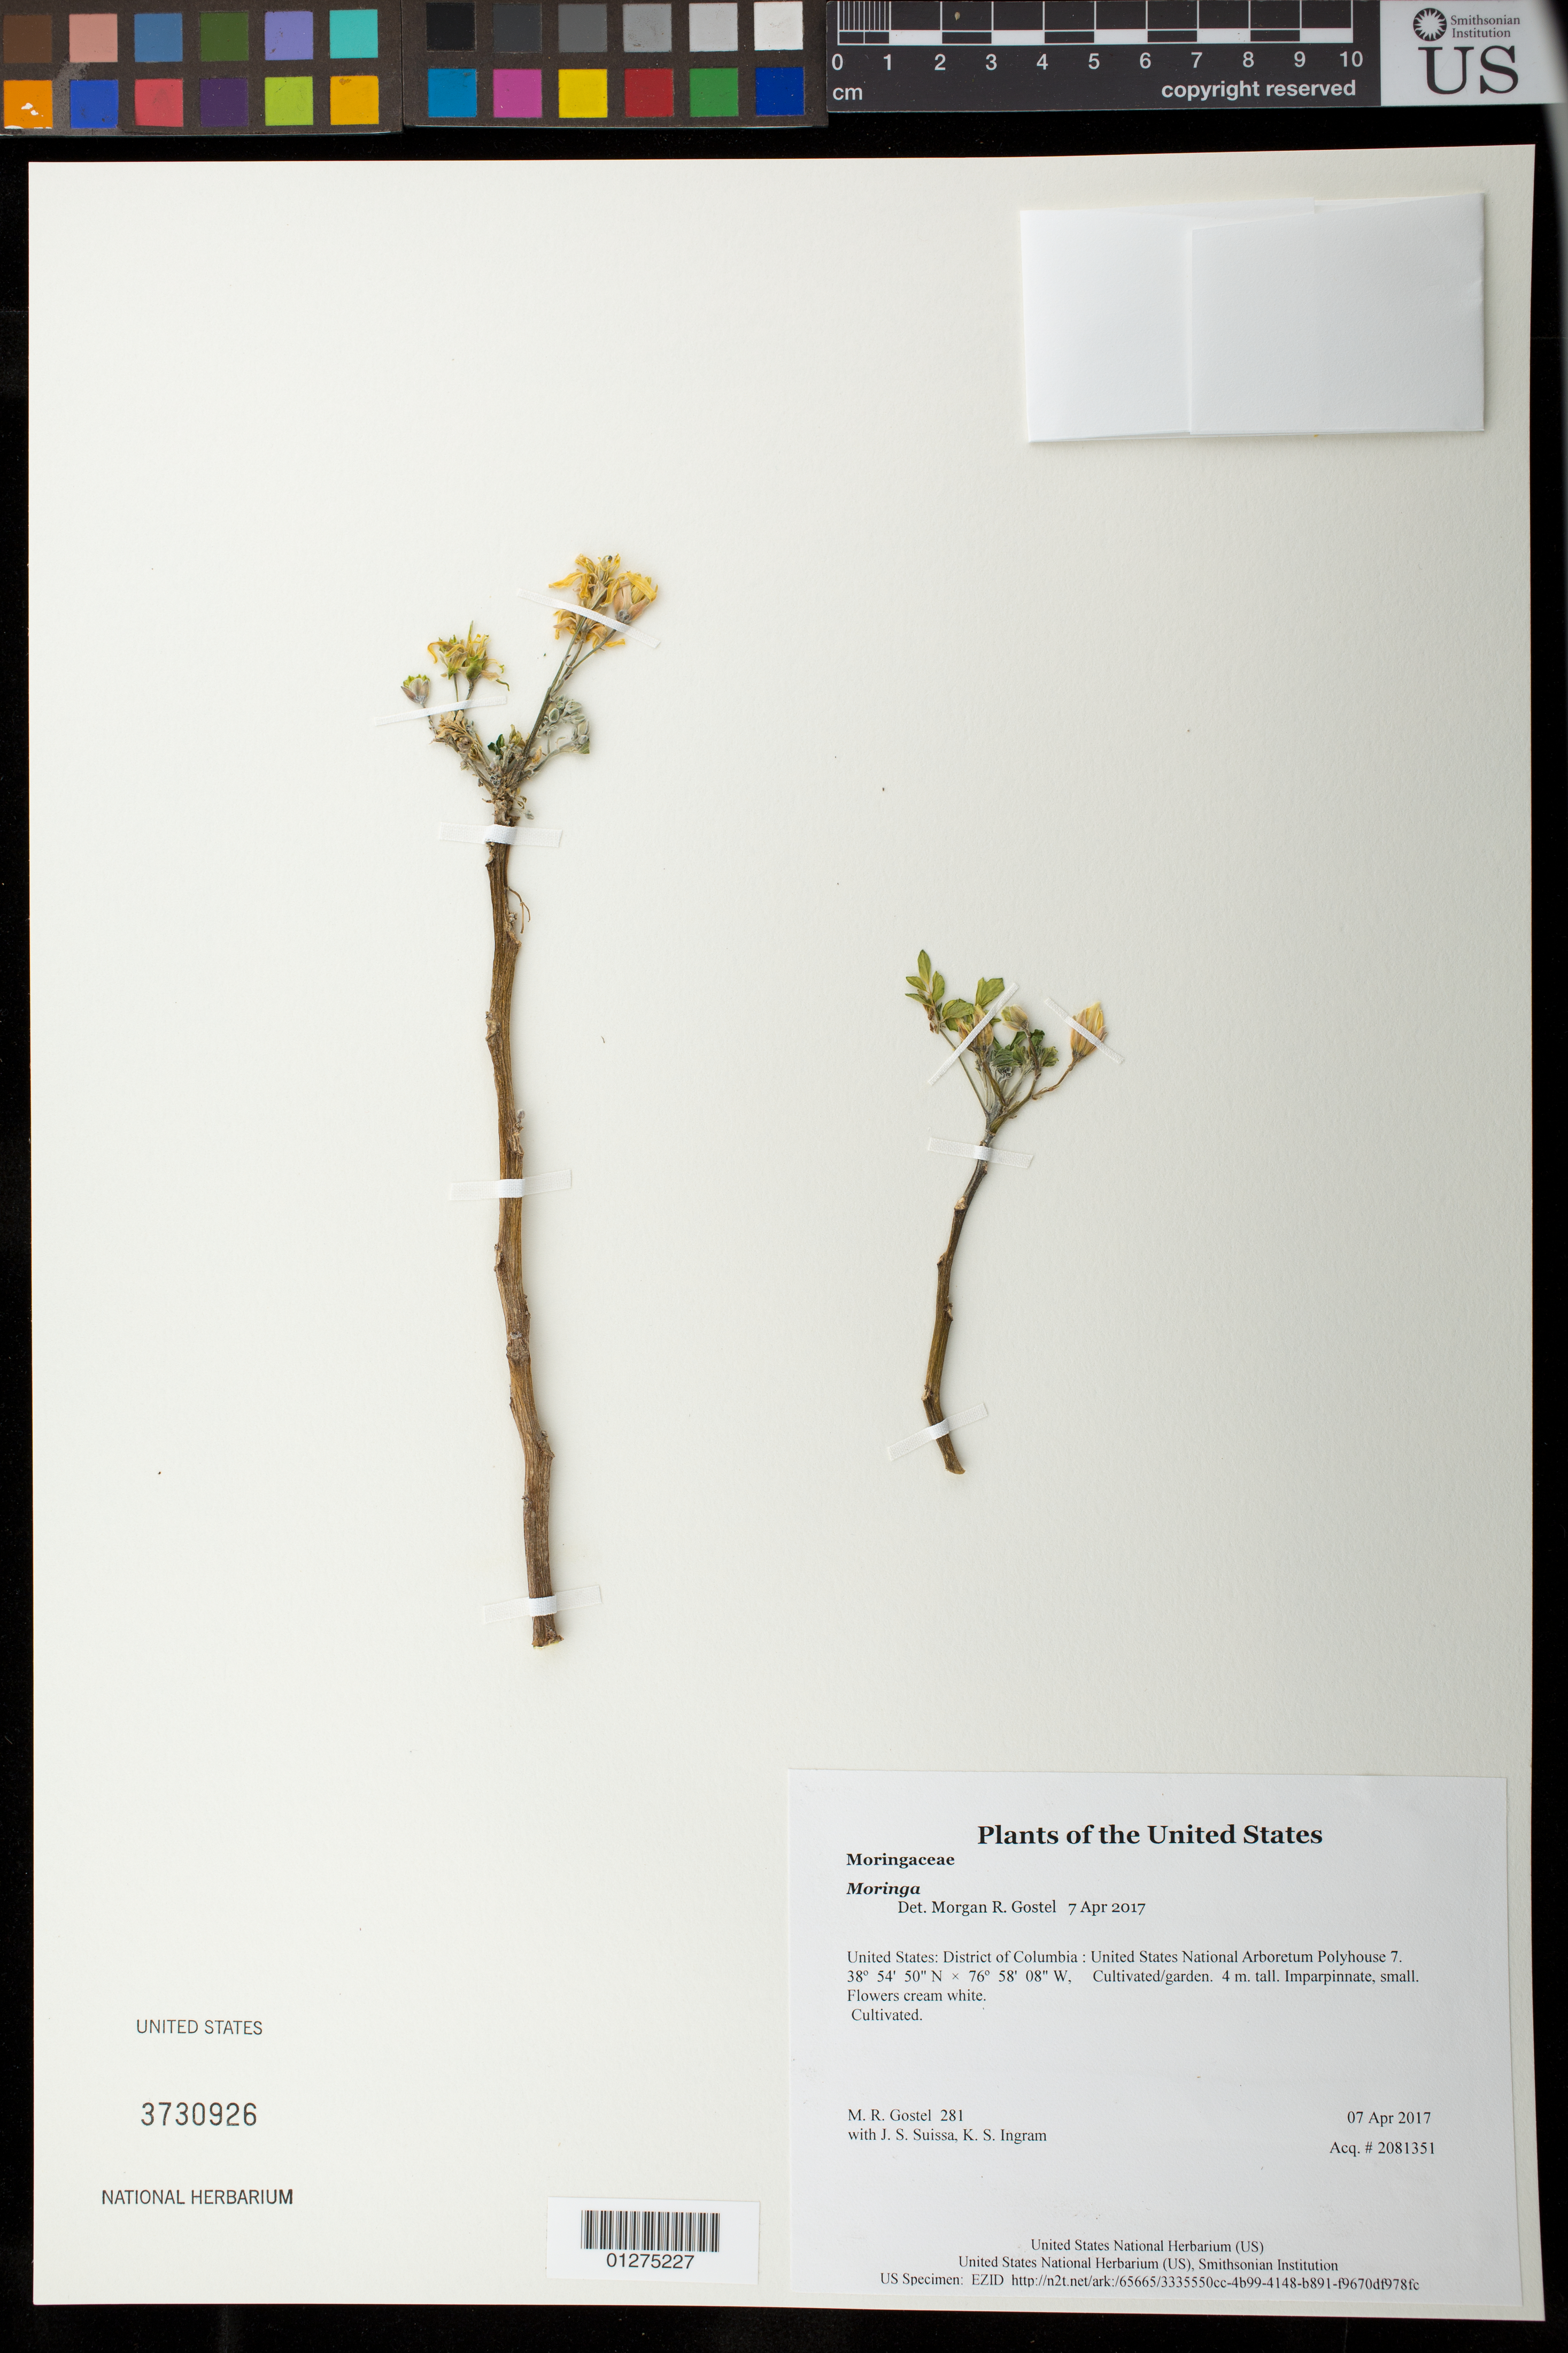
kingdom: Plantae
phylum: Tracheophyta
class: Magnoliopsida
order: Brassicales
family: Moringaceae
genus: Moringa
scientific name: Moringa sp.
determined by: Gostel, M. R.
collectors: M. R. Gostel, J. S. Suissa & K. S. Ingram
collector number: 281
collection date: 2017-04-07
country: United States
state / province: District of Columbia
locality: United States National Arboretum Polyhouse 7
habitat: Cultivated/garden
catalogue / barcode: US 3730926